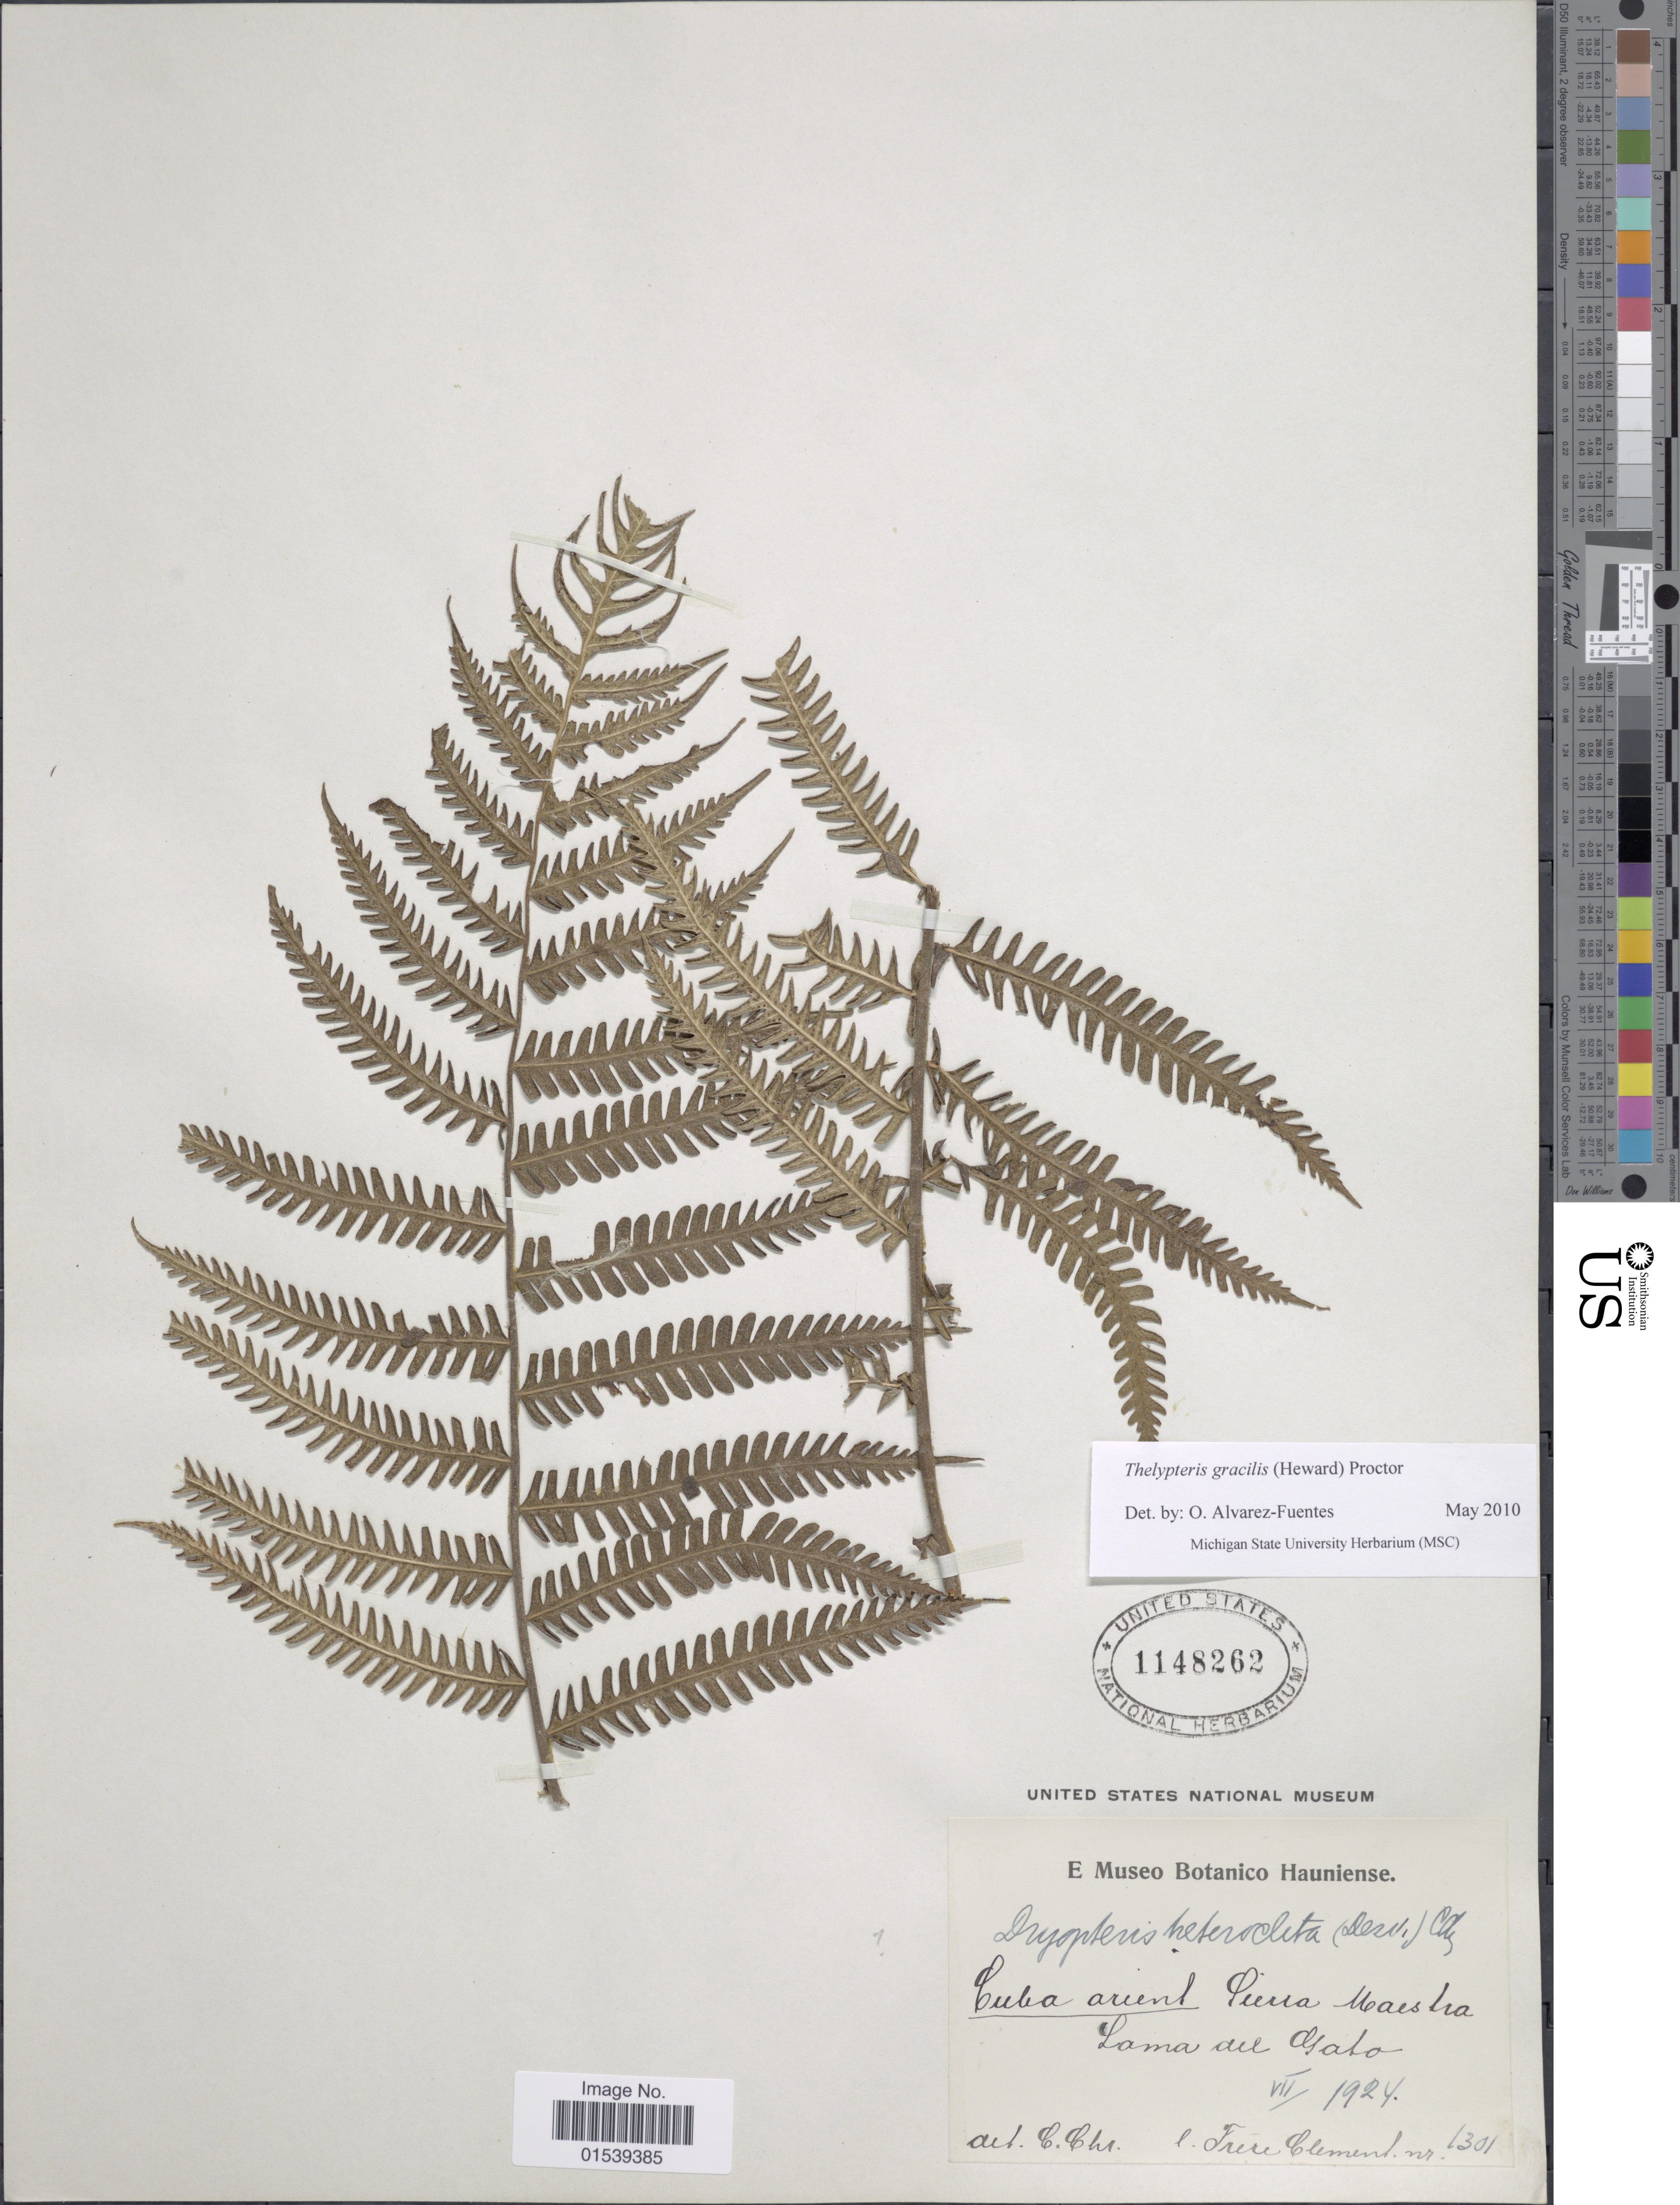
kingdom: Plantae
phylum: Tracheophyta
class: Polypodiopsida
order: Polypodiales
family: Thelypteridaceae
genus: Amauropelta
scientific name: Amauropelta gracilis ined. 2015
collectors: B. Clement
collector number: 1301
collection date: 1924-07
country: Cuba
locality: Cuba orient., Sierra Maestra, Loma del Gato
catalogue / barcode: US 1148262